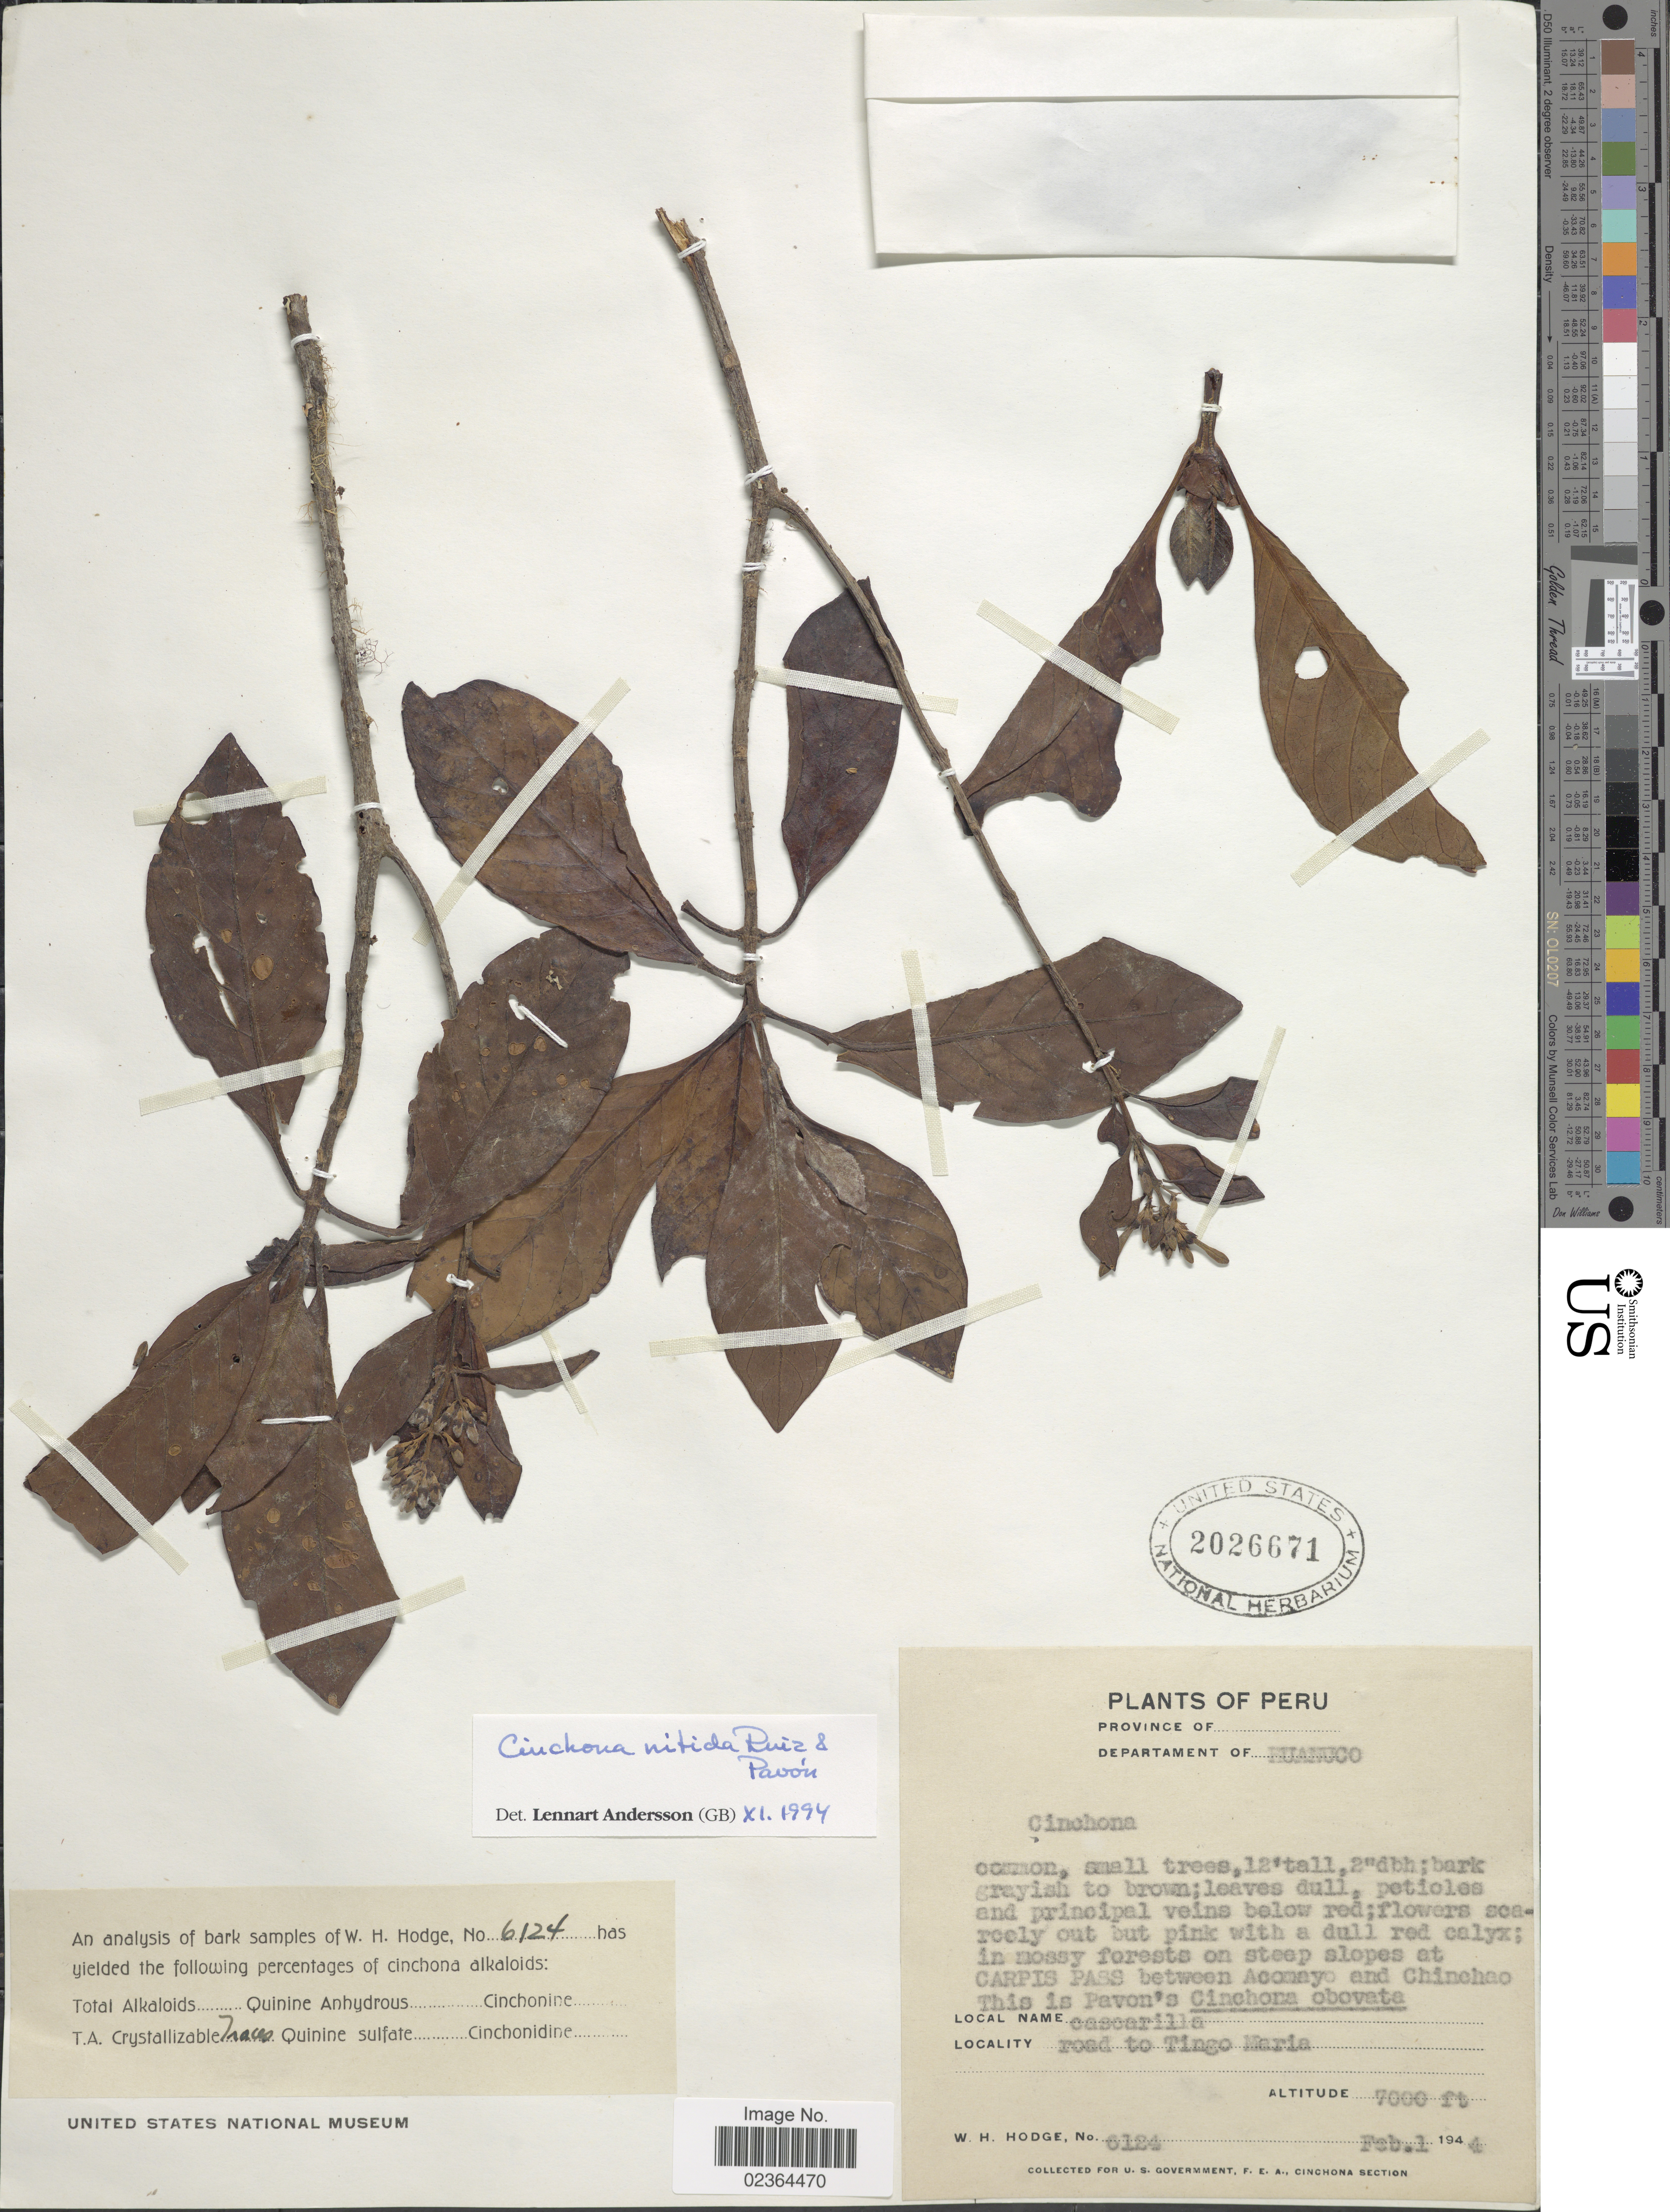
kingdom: Plantae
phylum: Tracheophyta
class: Magnoliopsida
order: Gentianales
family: Rubiaceae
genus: Cinchona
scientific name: Cinchona nitida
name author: Ruiz & Pav.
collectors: W. Hodge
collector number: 6124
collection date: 1944-02-01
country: Peru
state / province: Huánuco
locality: Department of Huanuco, Road to Tingo Maria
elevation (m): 2134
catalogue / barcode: US 2026671